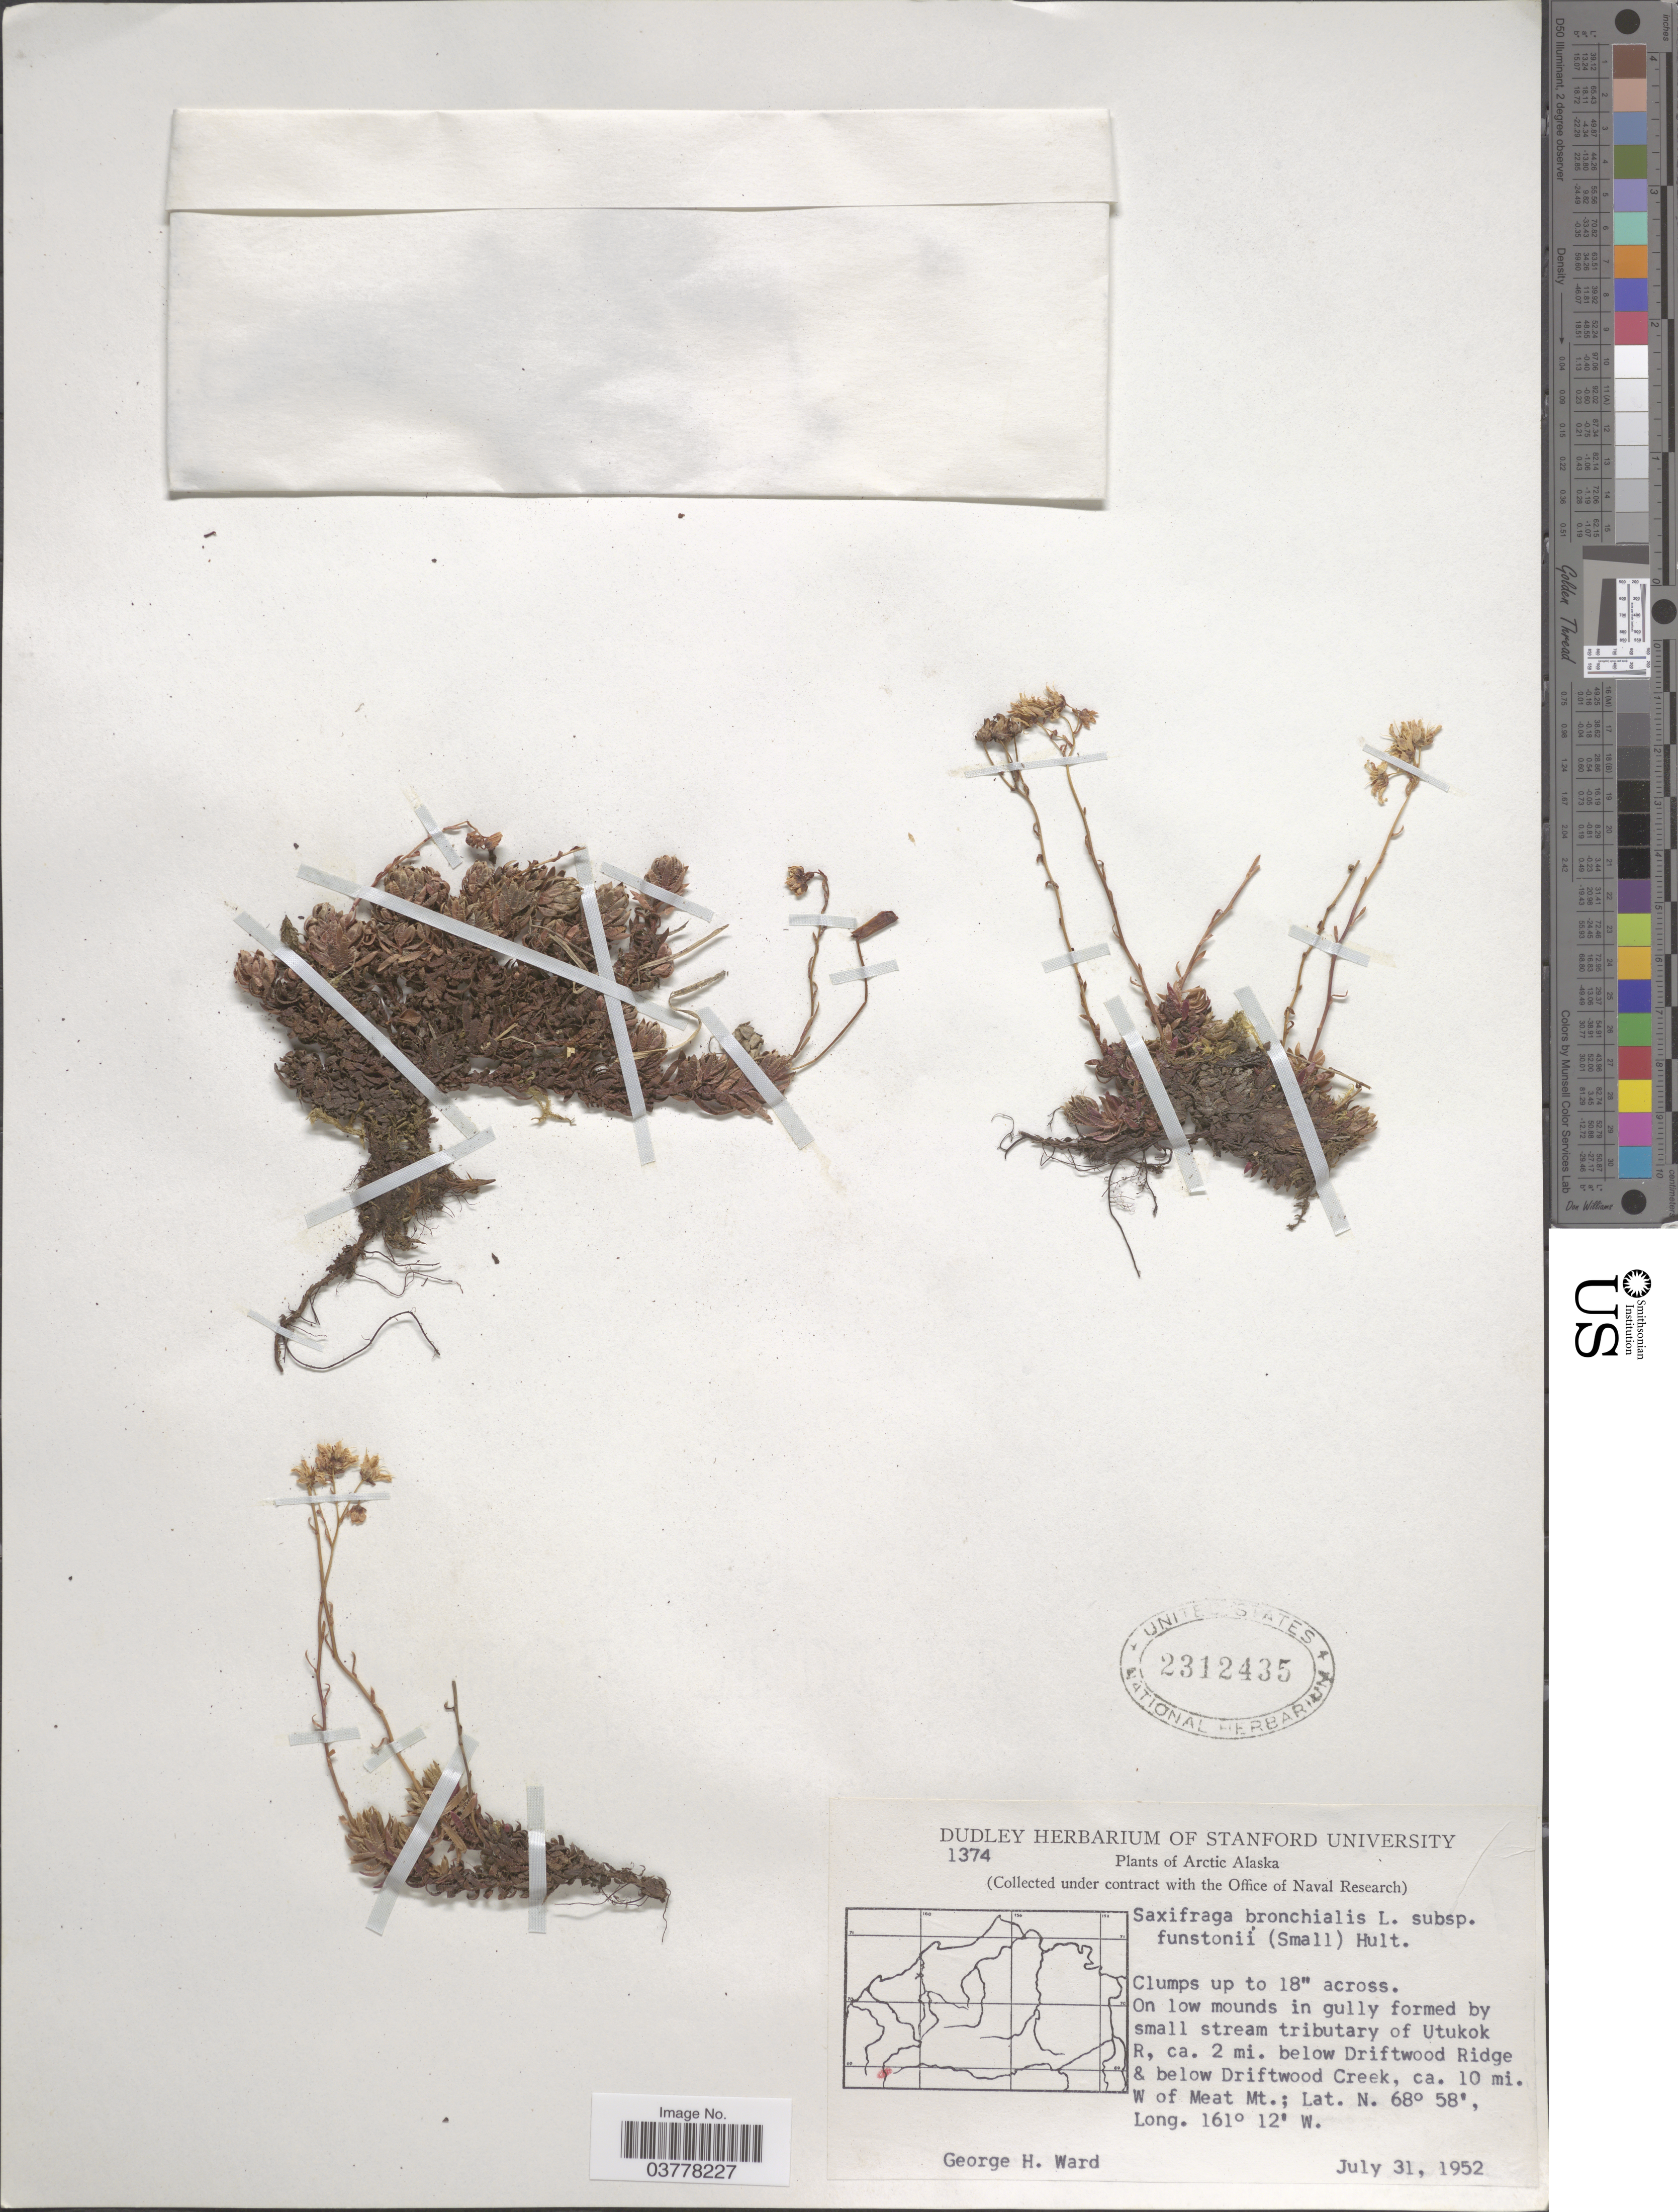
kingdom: Plantae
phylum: Tracheophyta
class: Magnoliopsida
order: Saxifragales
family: Saxifragaceae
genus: Saxifraga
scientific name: Saxifraga bronchialis subsp. funstonii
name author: (Small) Hultén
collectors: G. H. Ward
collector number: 1374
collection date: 1952-07-31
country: United States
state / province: Alaska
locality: Arctic Alaska. On low mounds in gully formed by small stream tributary of Utukok R, ca. 2 mi. below Driftwood Ridge & below Driftwood Creek, ca. 10 mi. W of Meat Mt.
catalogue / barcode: US 2312435